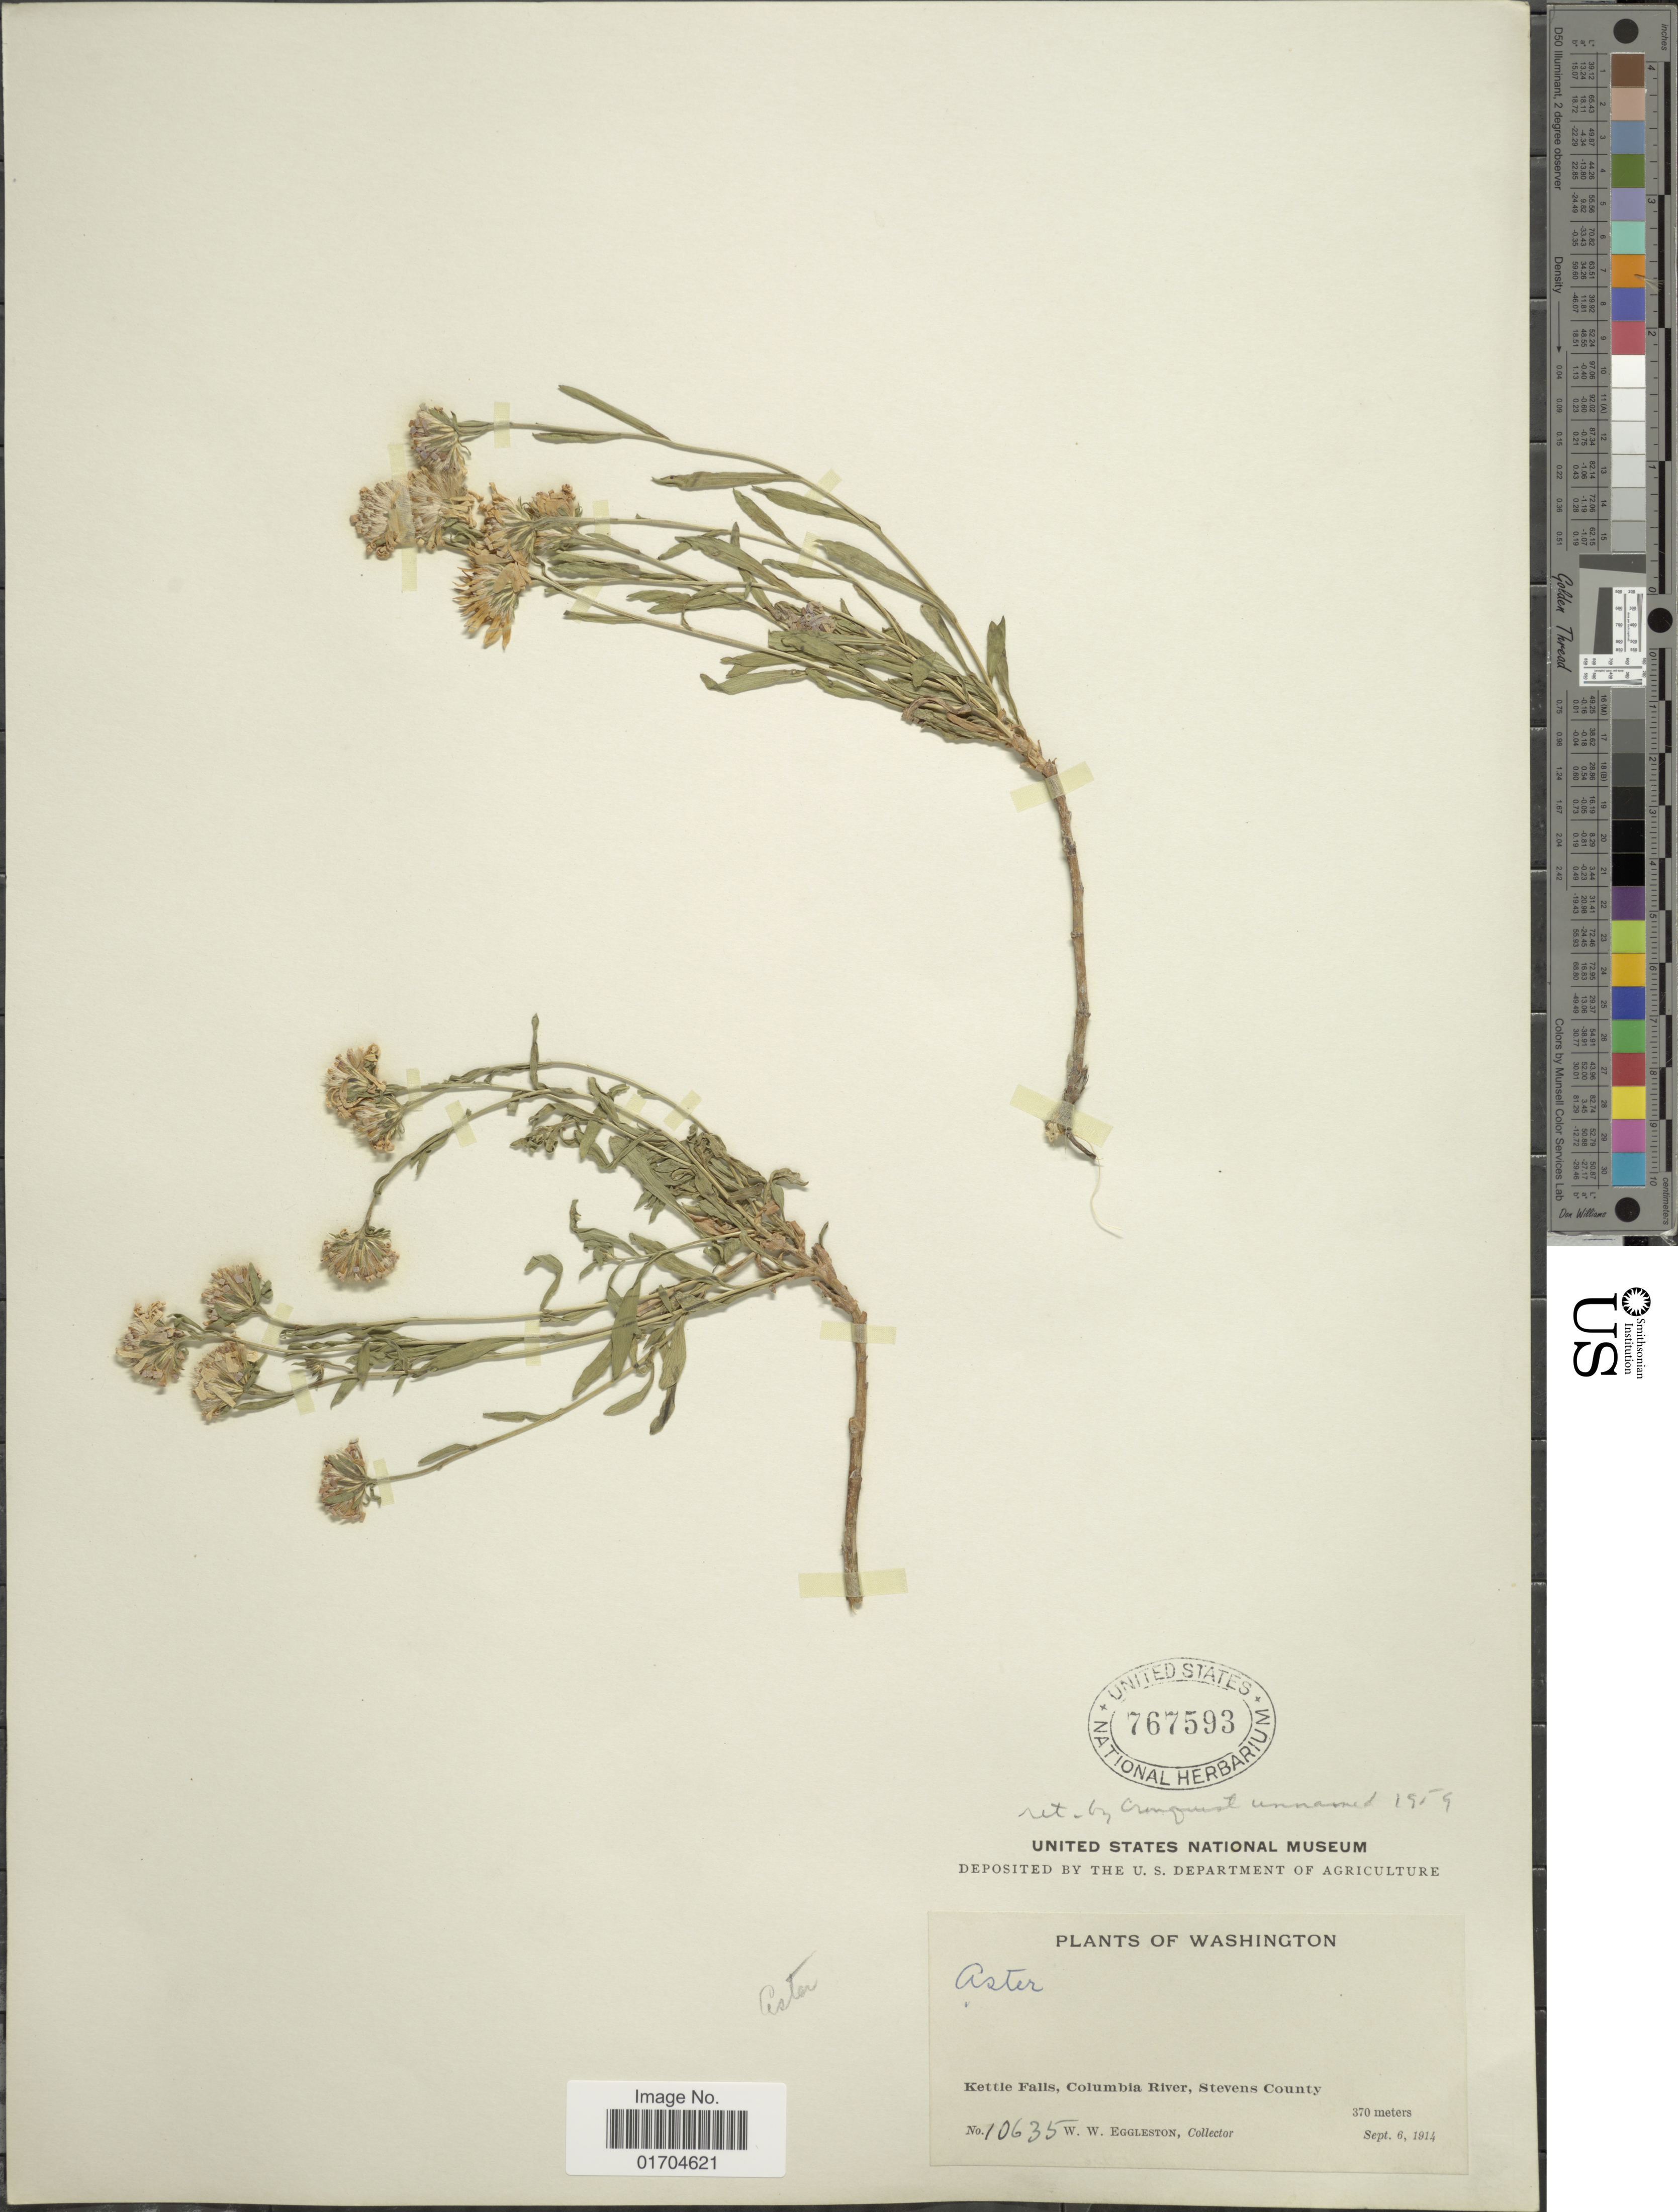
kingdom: Plantae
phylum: Tracheophyta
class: Magnoliopsida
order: Asterales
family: Asteraceae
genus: Symphyotrichum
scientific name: Symphyotrichum sp.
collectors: W. W. Eggleston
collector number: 10635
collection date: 1914-09-06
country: United States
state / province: Washington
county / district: Stevens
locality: Kettle Falls, Columbia River, Stevens County.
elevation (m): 370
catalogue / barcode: US 767593